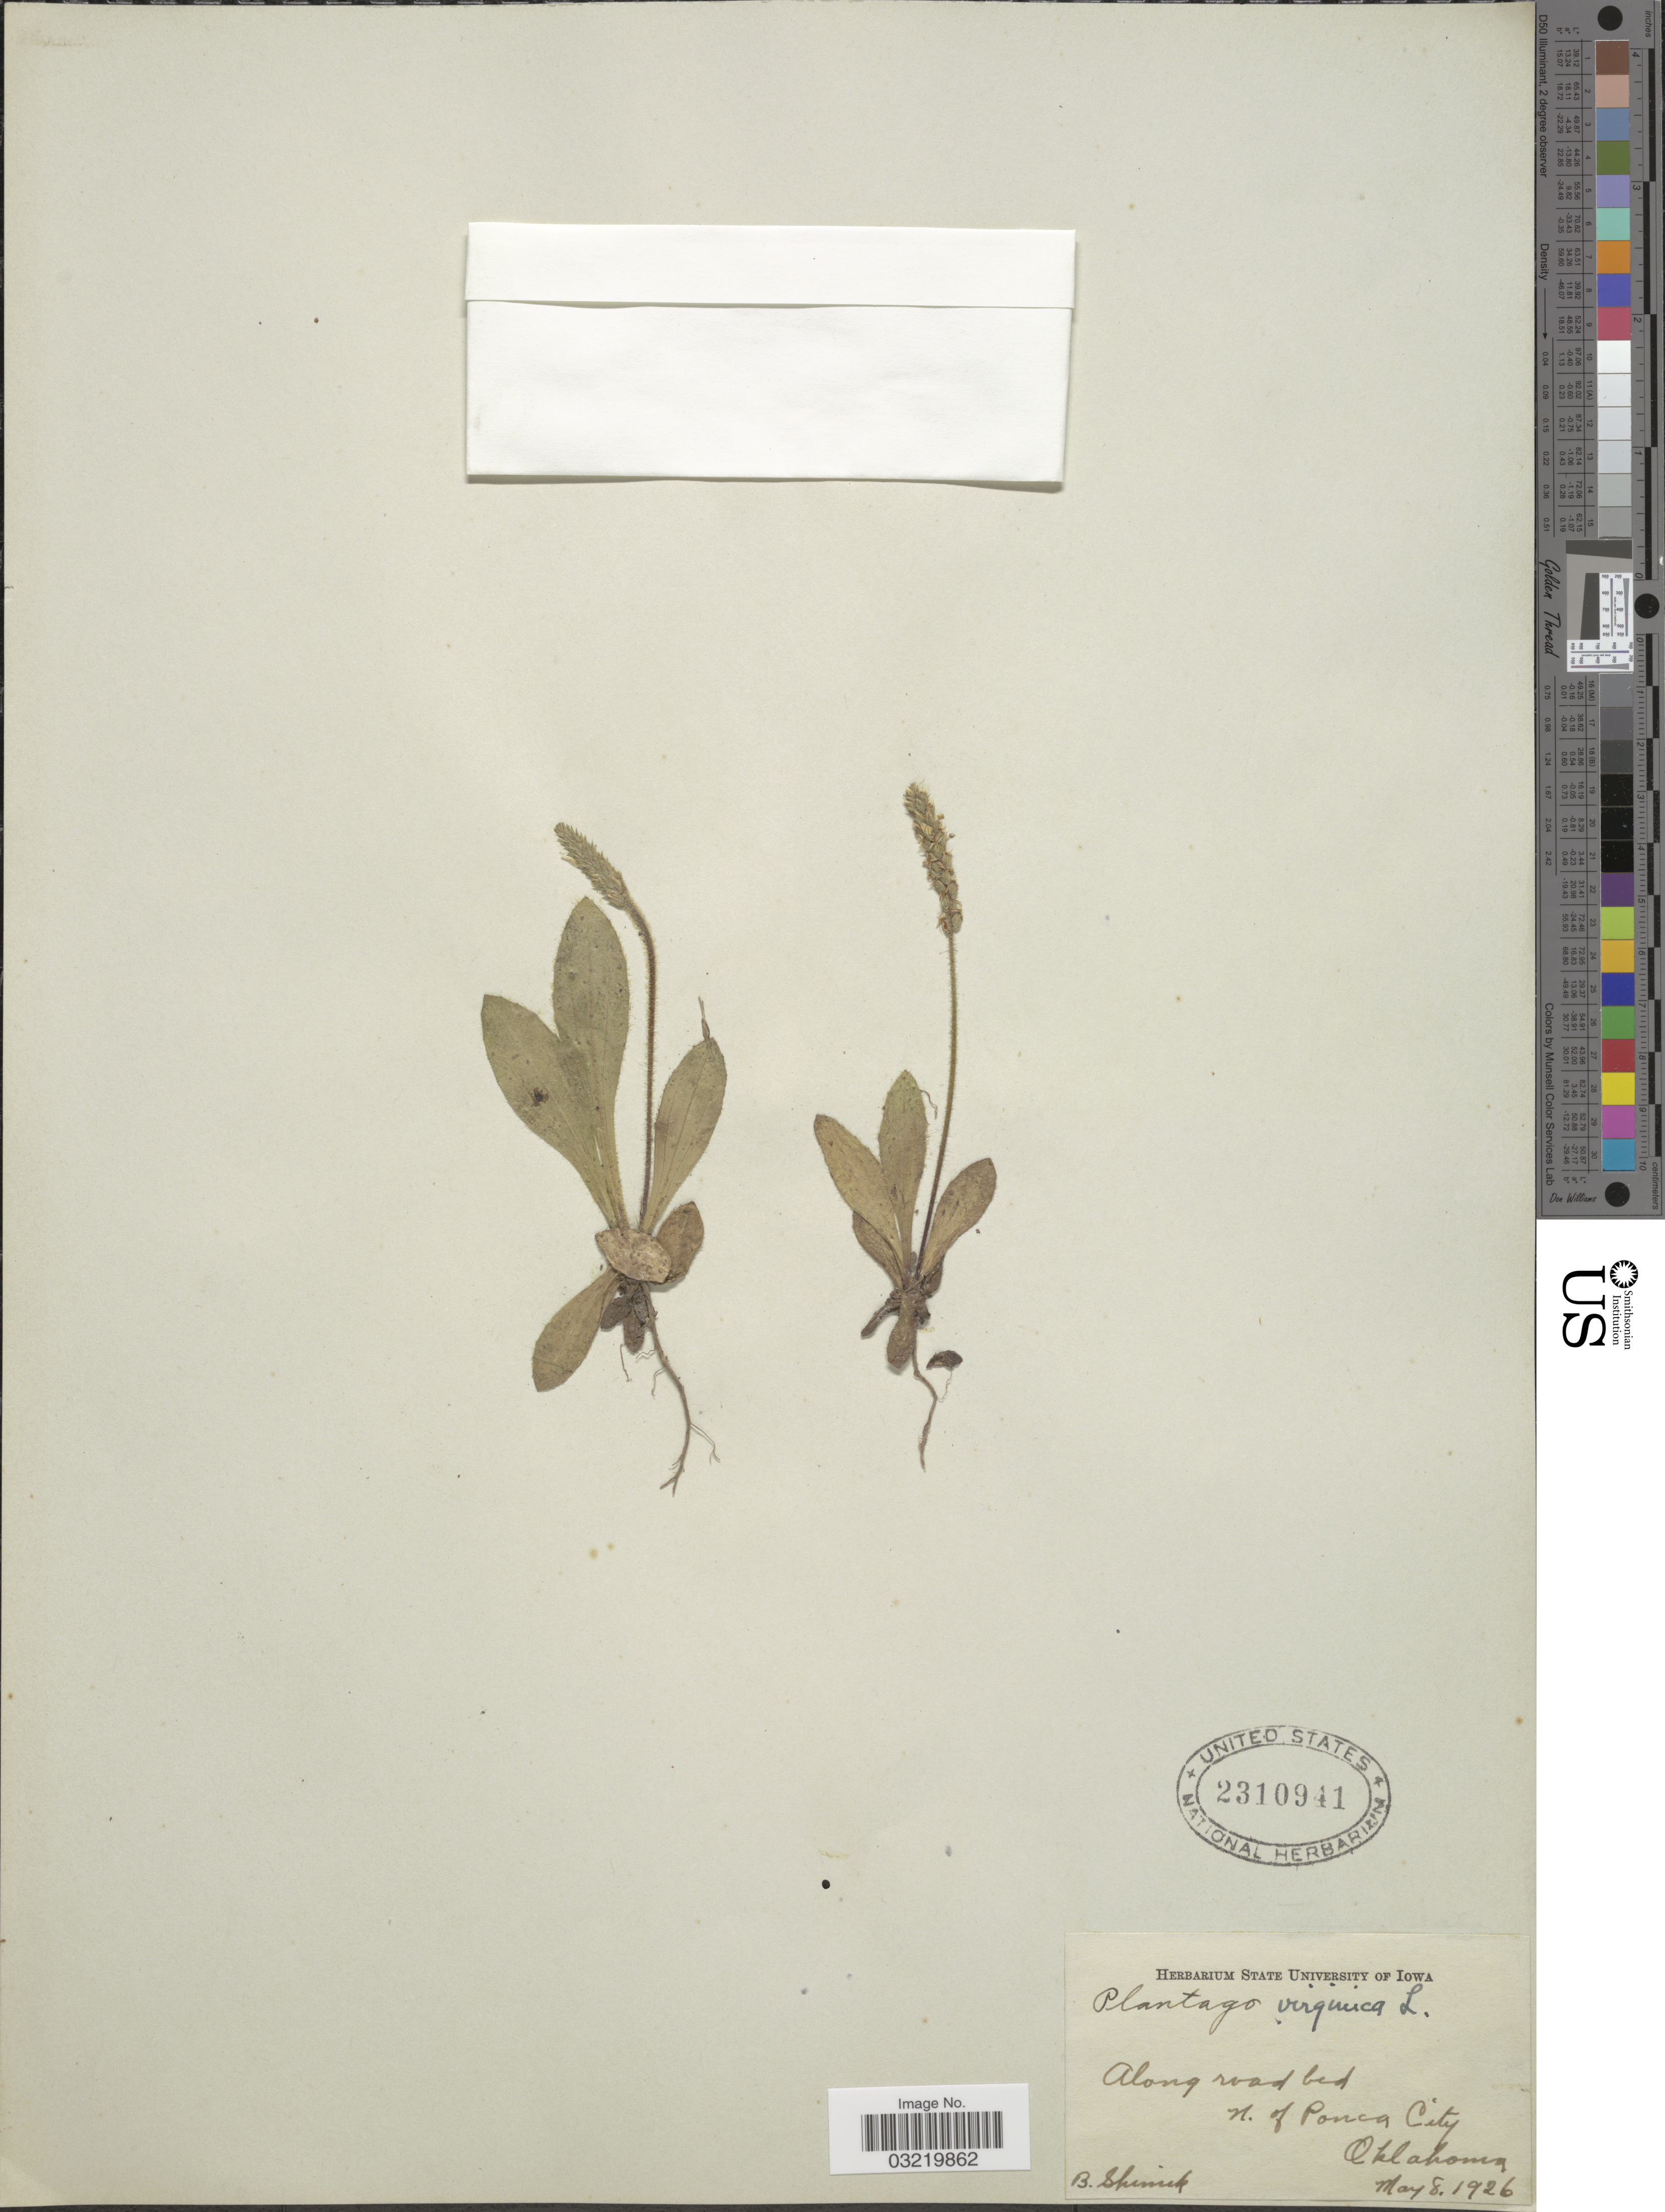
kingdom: Plantae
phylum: Tracheophyta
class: Magnoliopsida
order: Lamiales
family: Plantaginaceae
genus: Plantago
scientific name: Plantago virginica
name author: L.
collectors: B. Shinick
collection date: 1926-05-08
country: United States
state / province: Oklahoma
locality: Along road bed N. of Ponca City.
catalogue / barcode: US 2310941